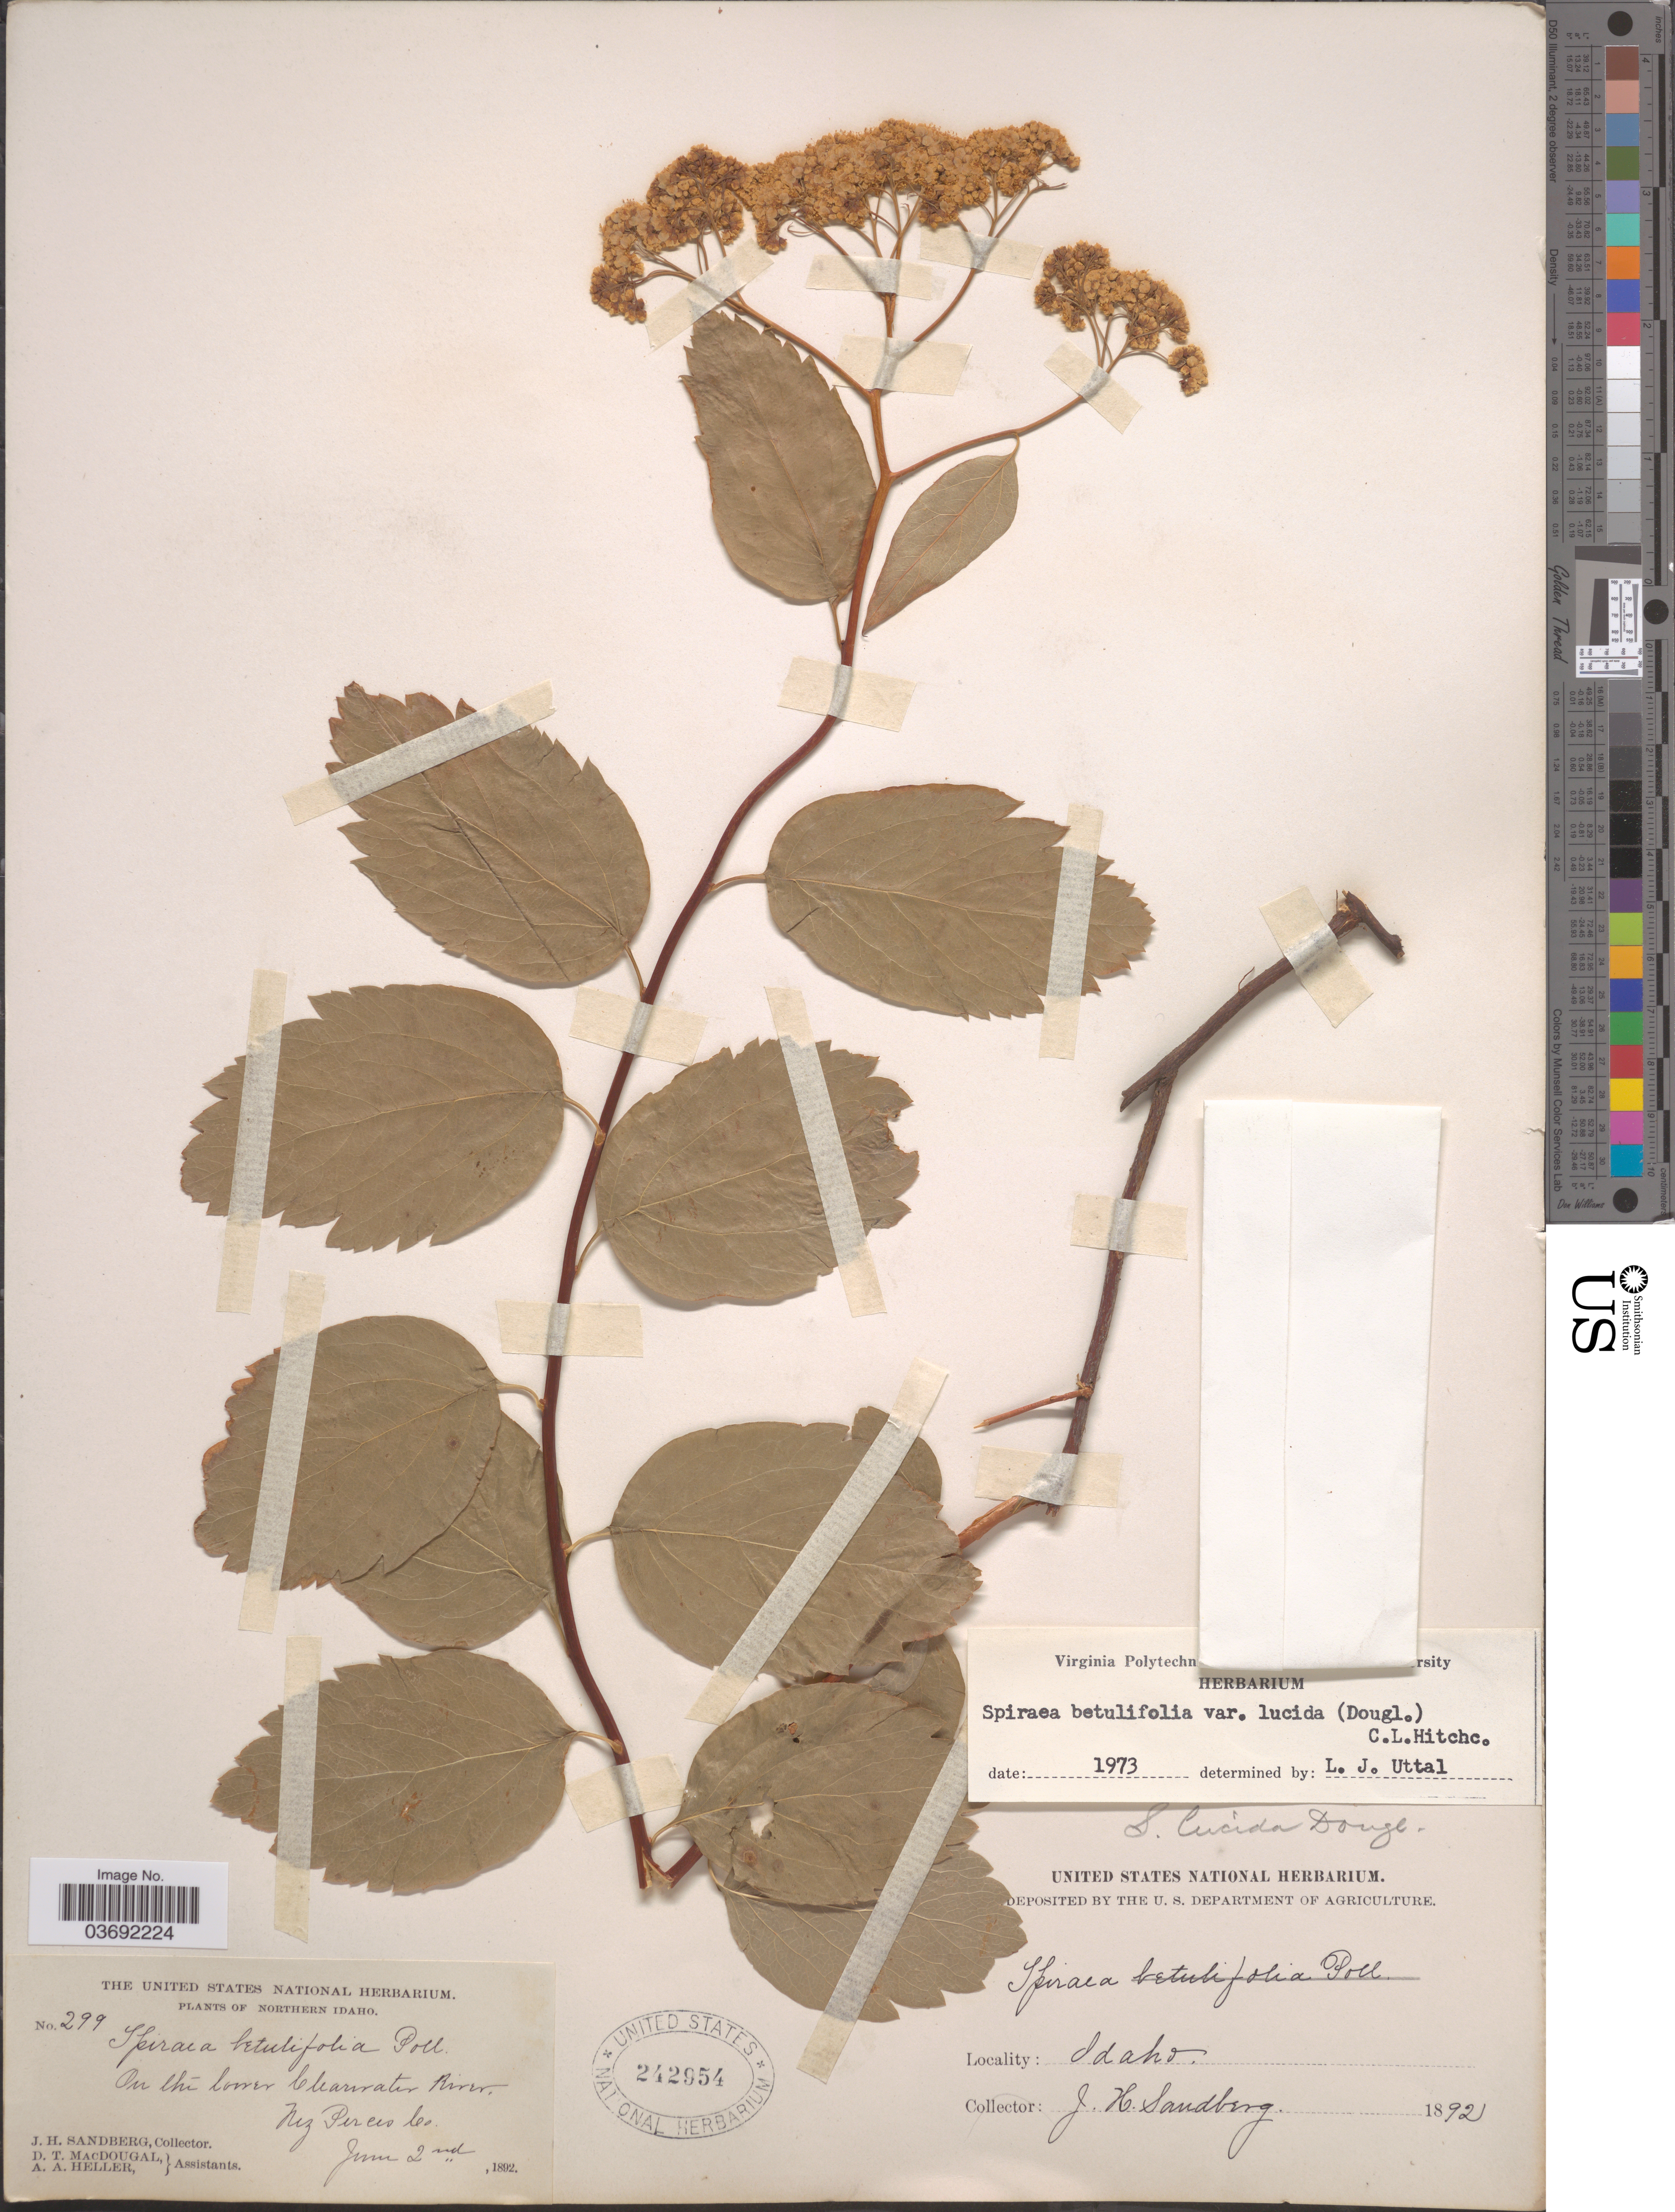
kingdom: Plantae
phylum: Tracheophyta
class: Magnoliopsida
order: Rosales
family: Rosaceae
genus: Spiraea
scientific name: Spiraea betulifolia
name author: Pall.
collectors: J. H. Sandberg, D. T. MacDougal & A. A. Heller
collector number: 299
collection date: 1892-06-02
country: United States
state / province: Idaho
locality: Northern Idaho. On the lower Clearwater River. Nez Perces Co.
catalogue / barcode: US 242954